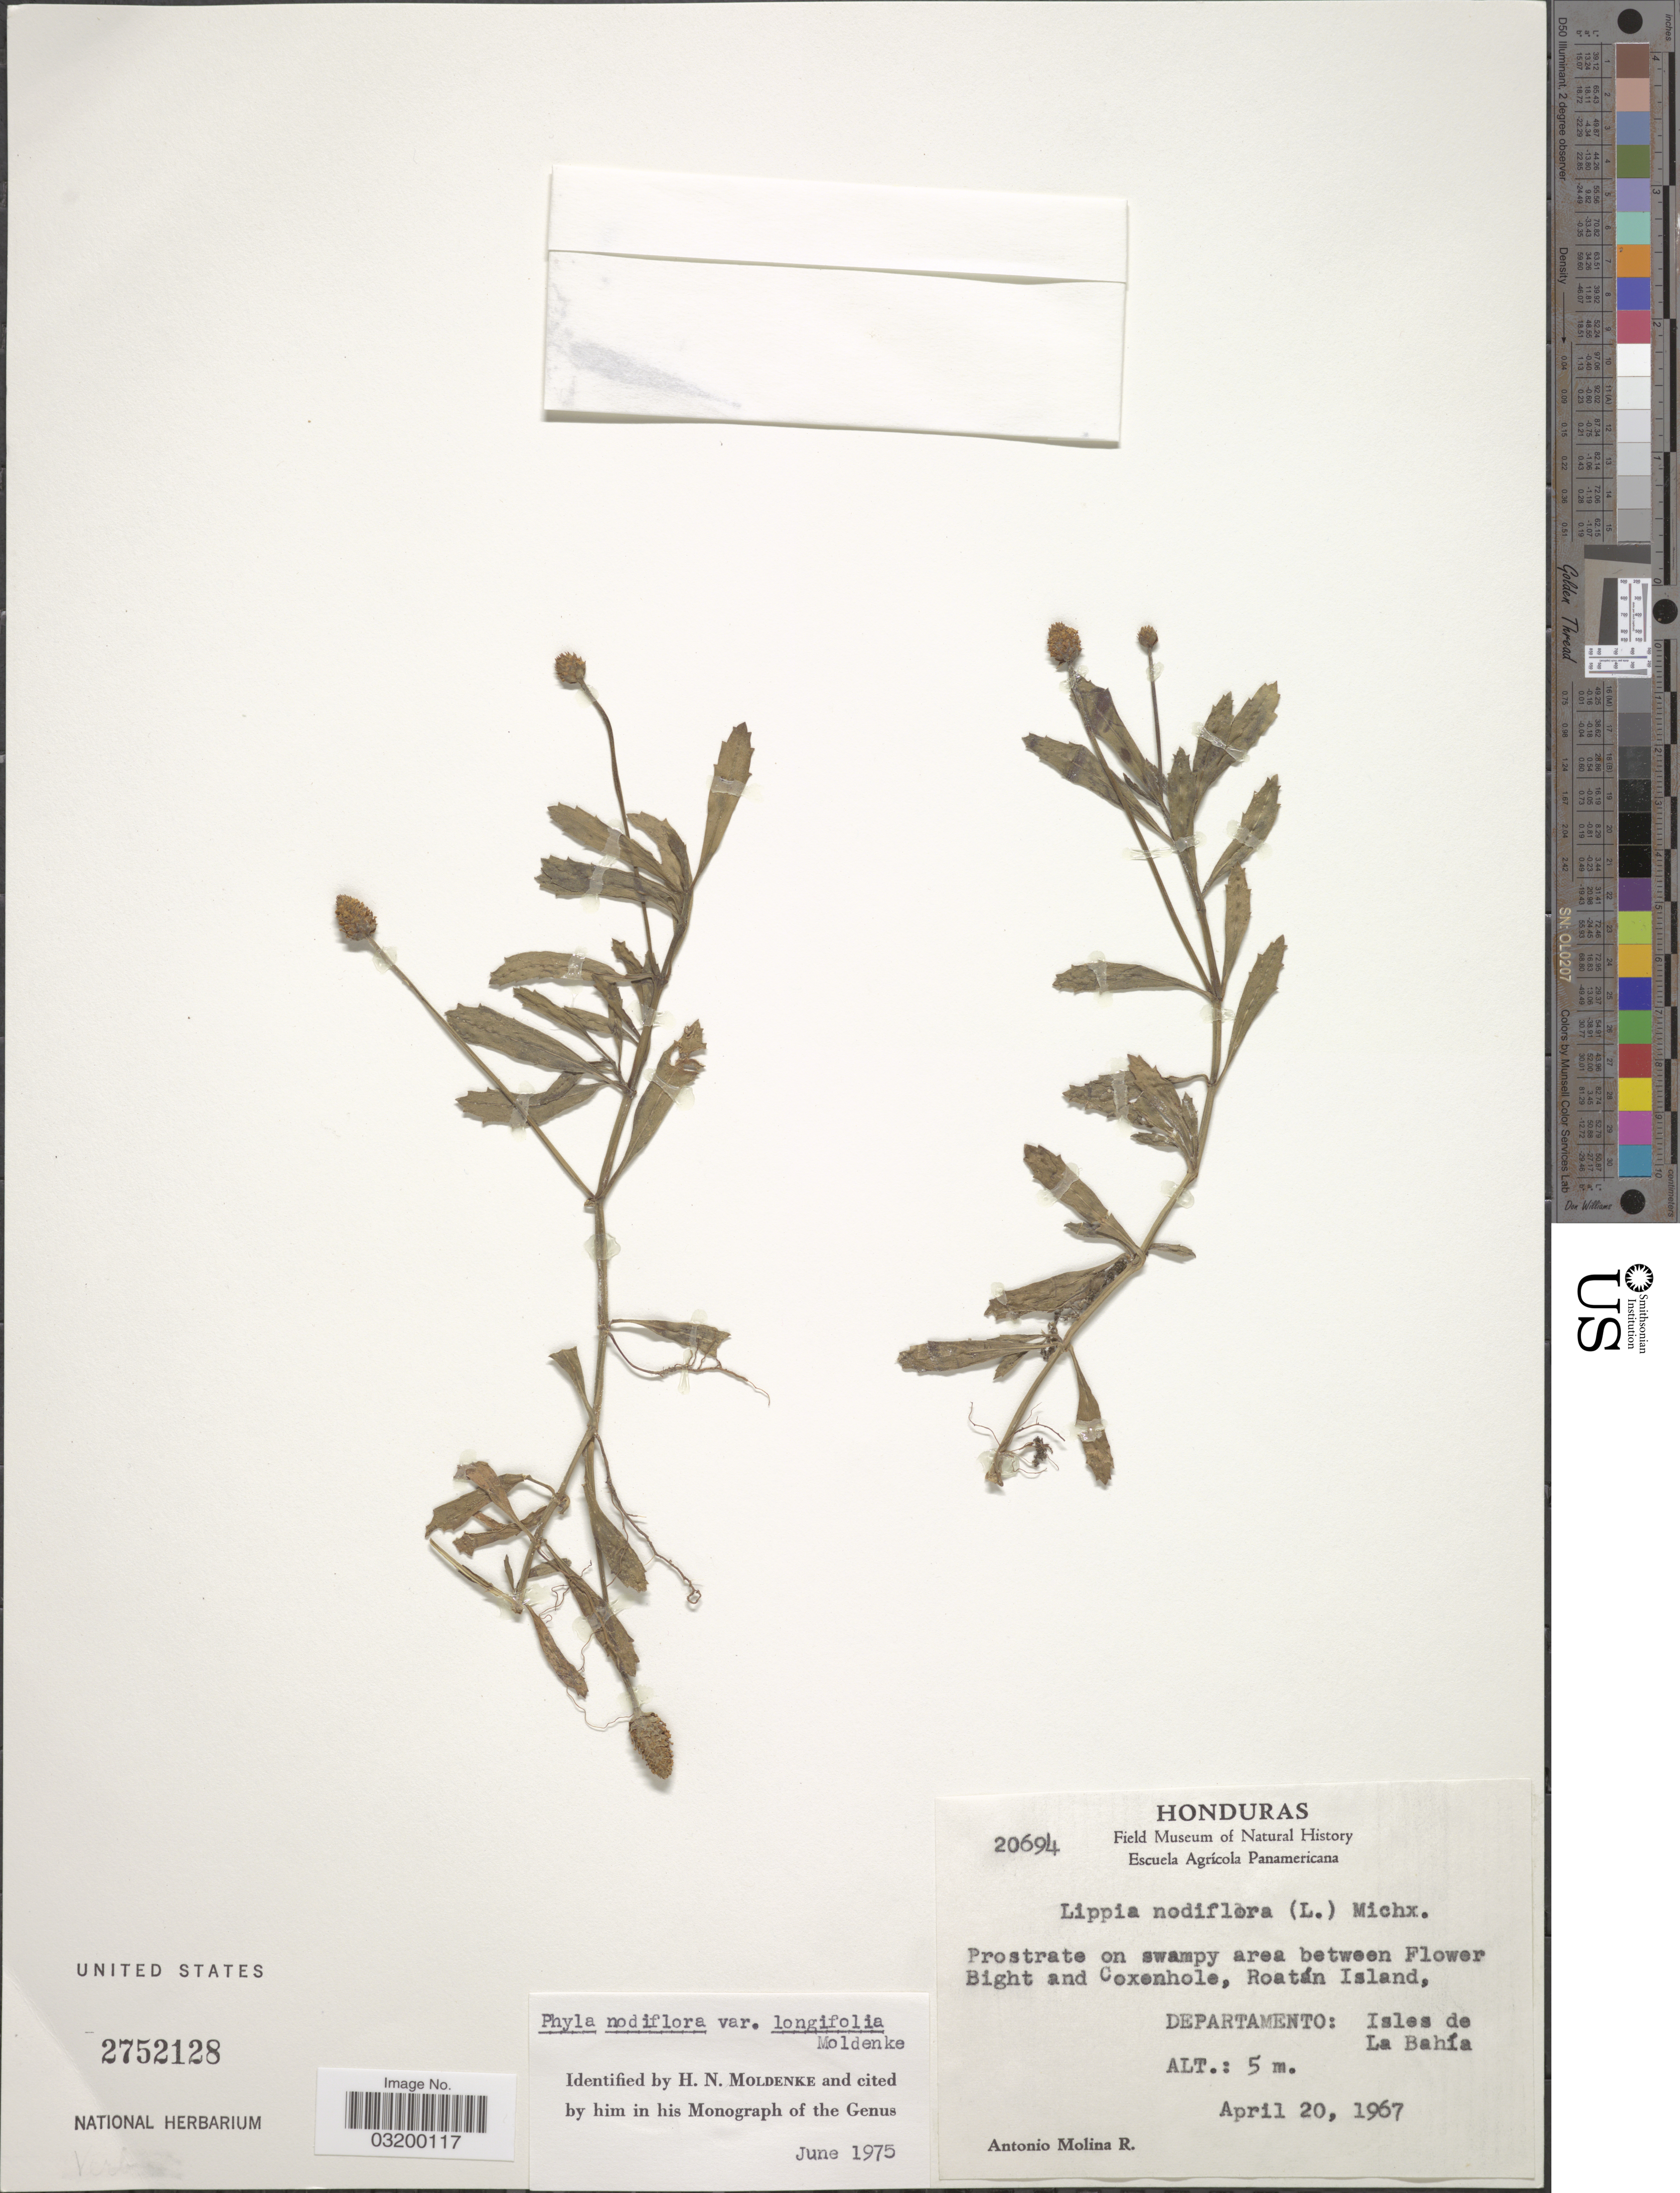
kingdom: Plantae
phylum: Tracheophyta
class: Magnoliopsida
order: Lamiales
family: Verbenaceae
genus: Phyla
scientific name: Phyla nodiflora var. longifolia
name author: Moldenke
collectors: A. Molina R.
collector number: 20694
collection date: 1967-04-20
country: Honduras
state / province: Islas de la Bahía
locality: Roatán Island, Departamento: Isles de La Bahía.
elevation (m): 5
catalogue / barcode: US 2752128